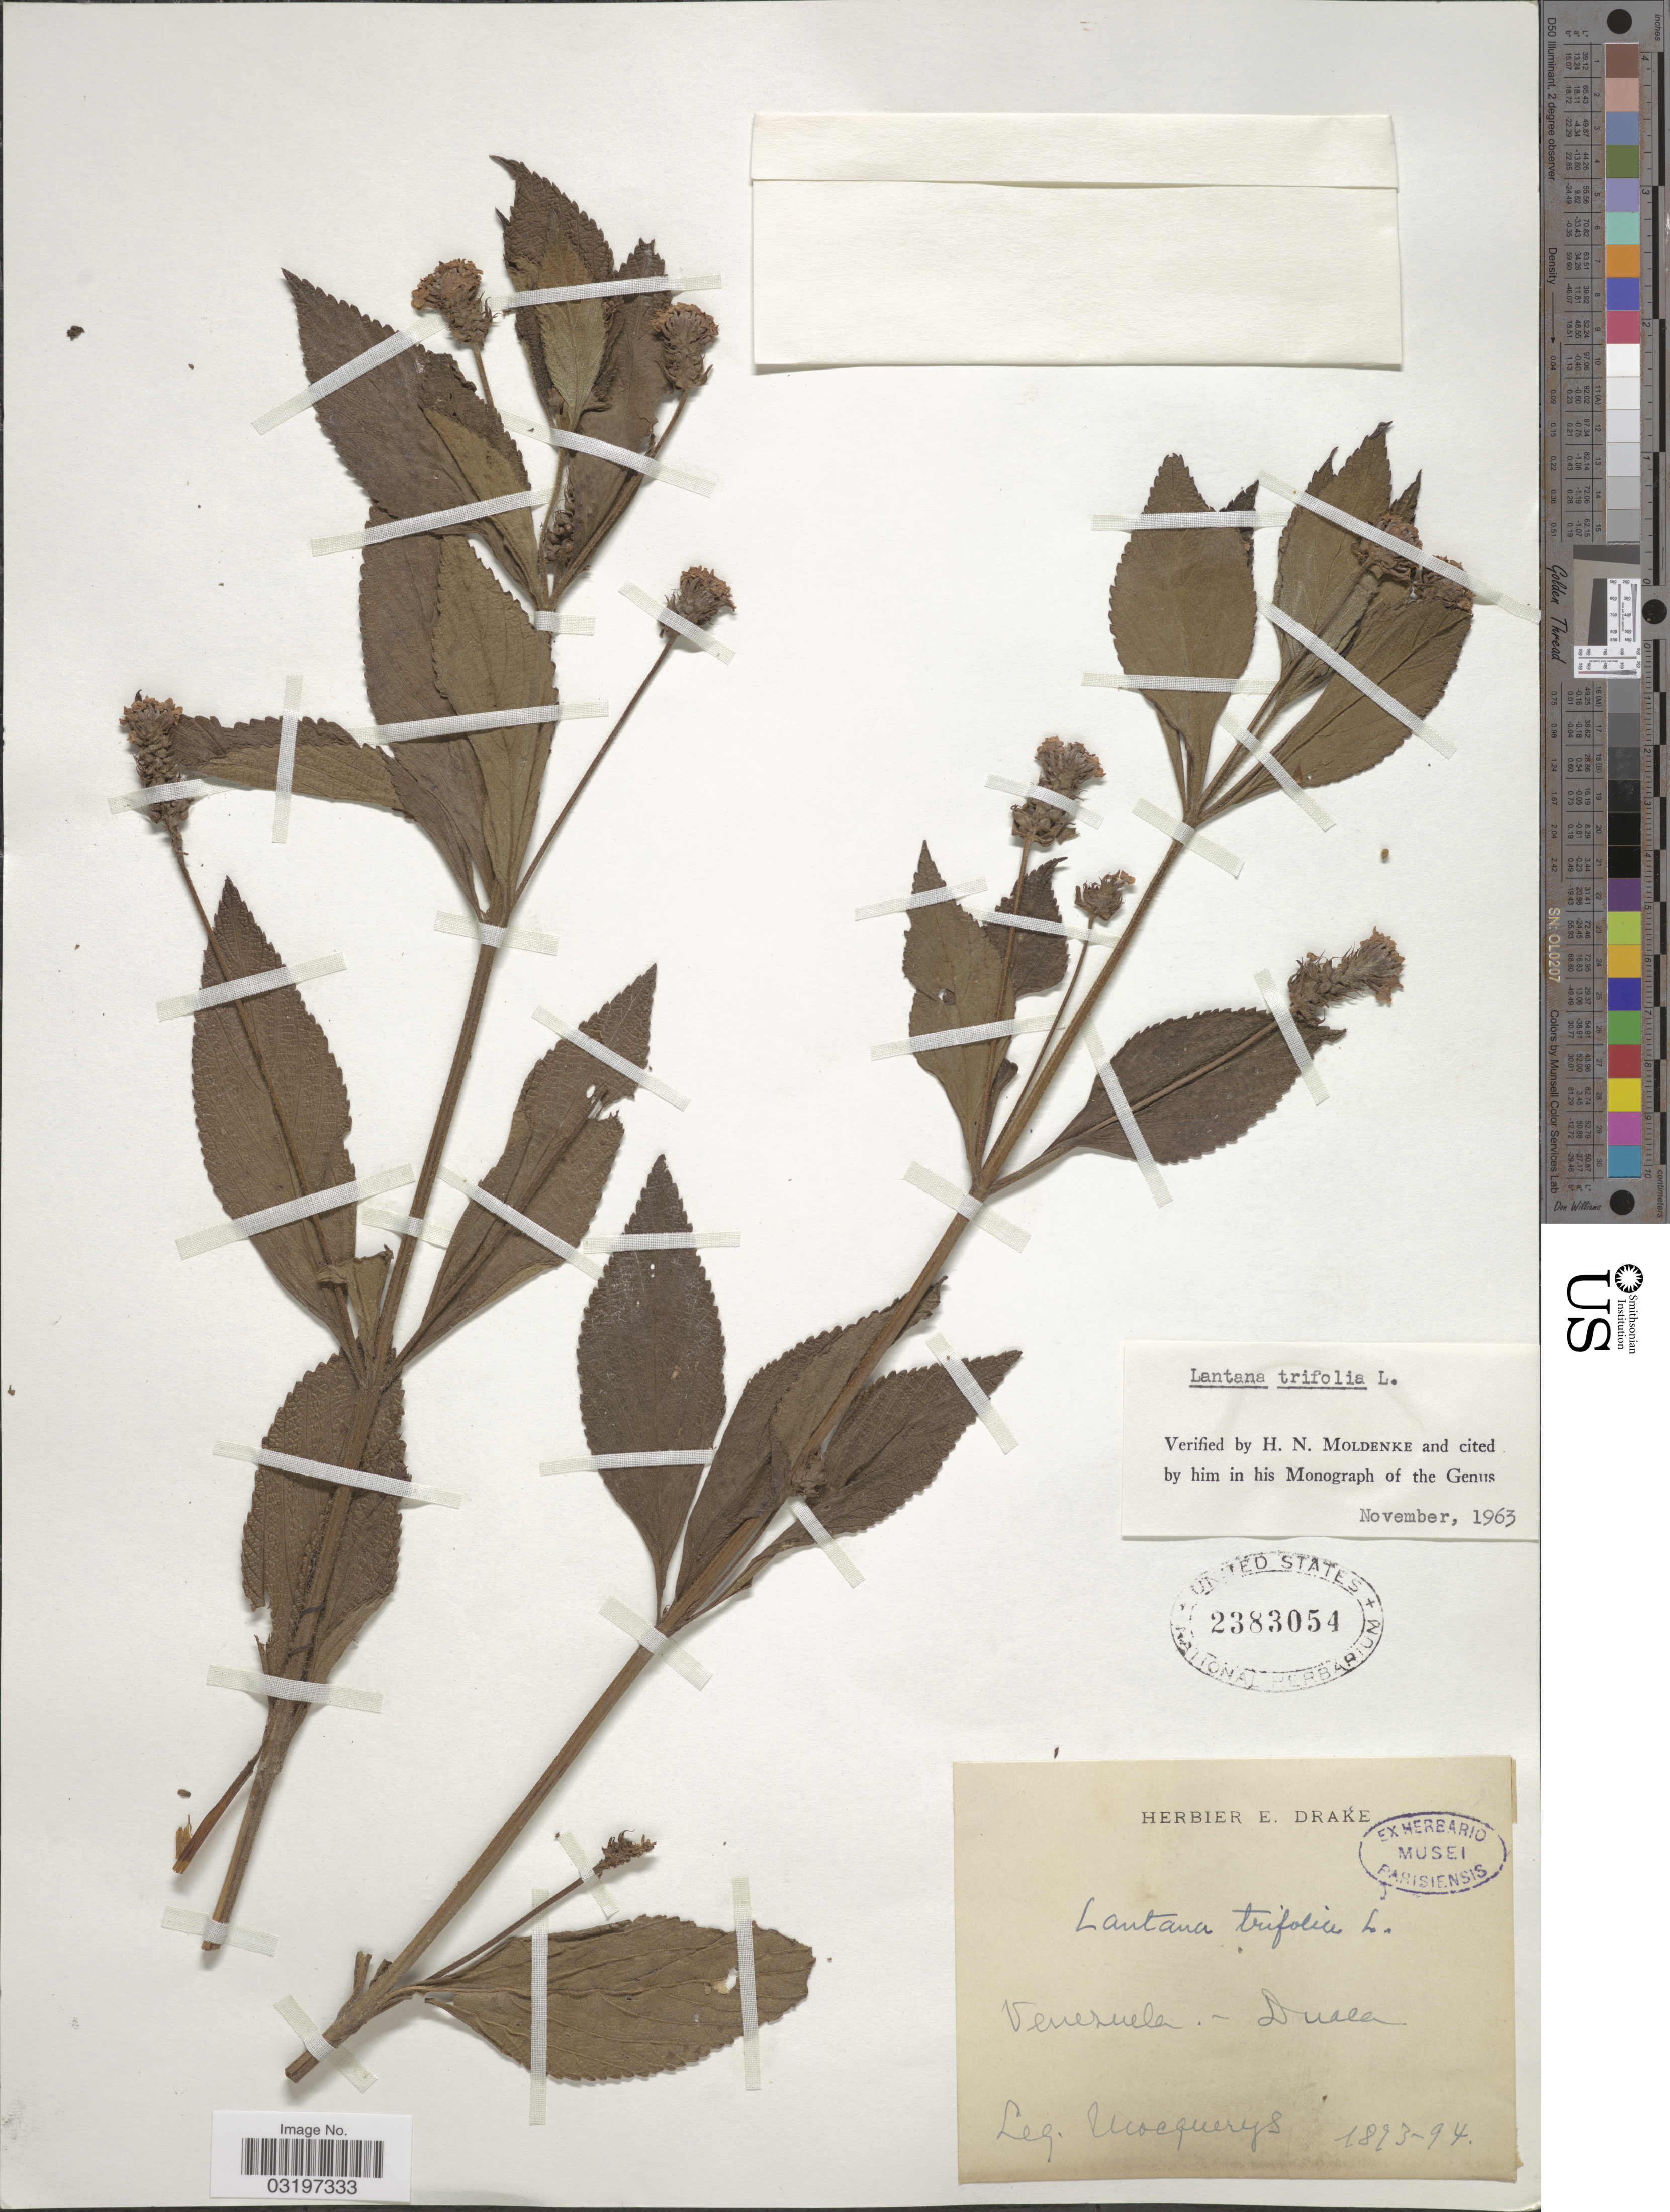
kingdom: Plantae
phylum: Tracheophyta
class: Magnoliopsida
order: Lamiales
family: Verbenaceae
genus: Lantana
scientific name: Lantana trifolia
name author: L.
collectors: A. Mocquerys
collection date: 1893/1894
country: Venezuela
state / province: Lara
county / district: Crespo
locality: Duaca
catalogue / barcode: US 2383054